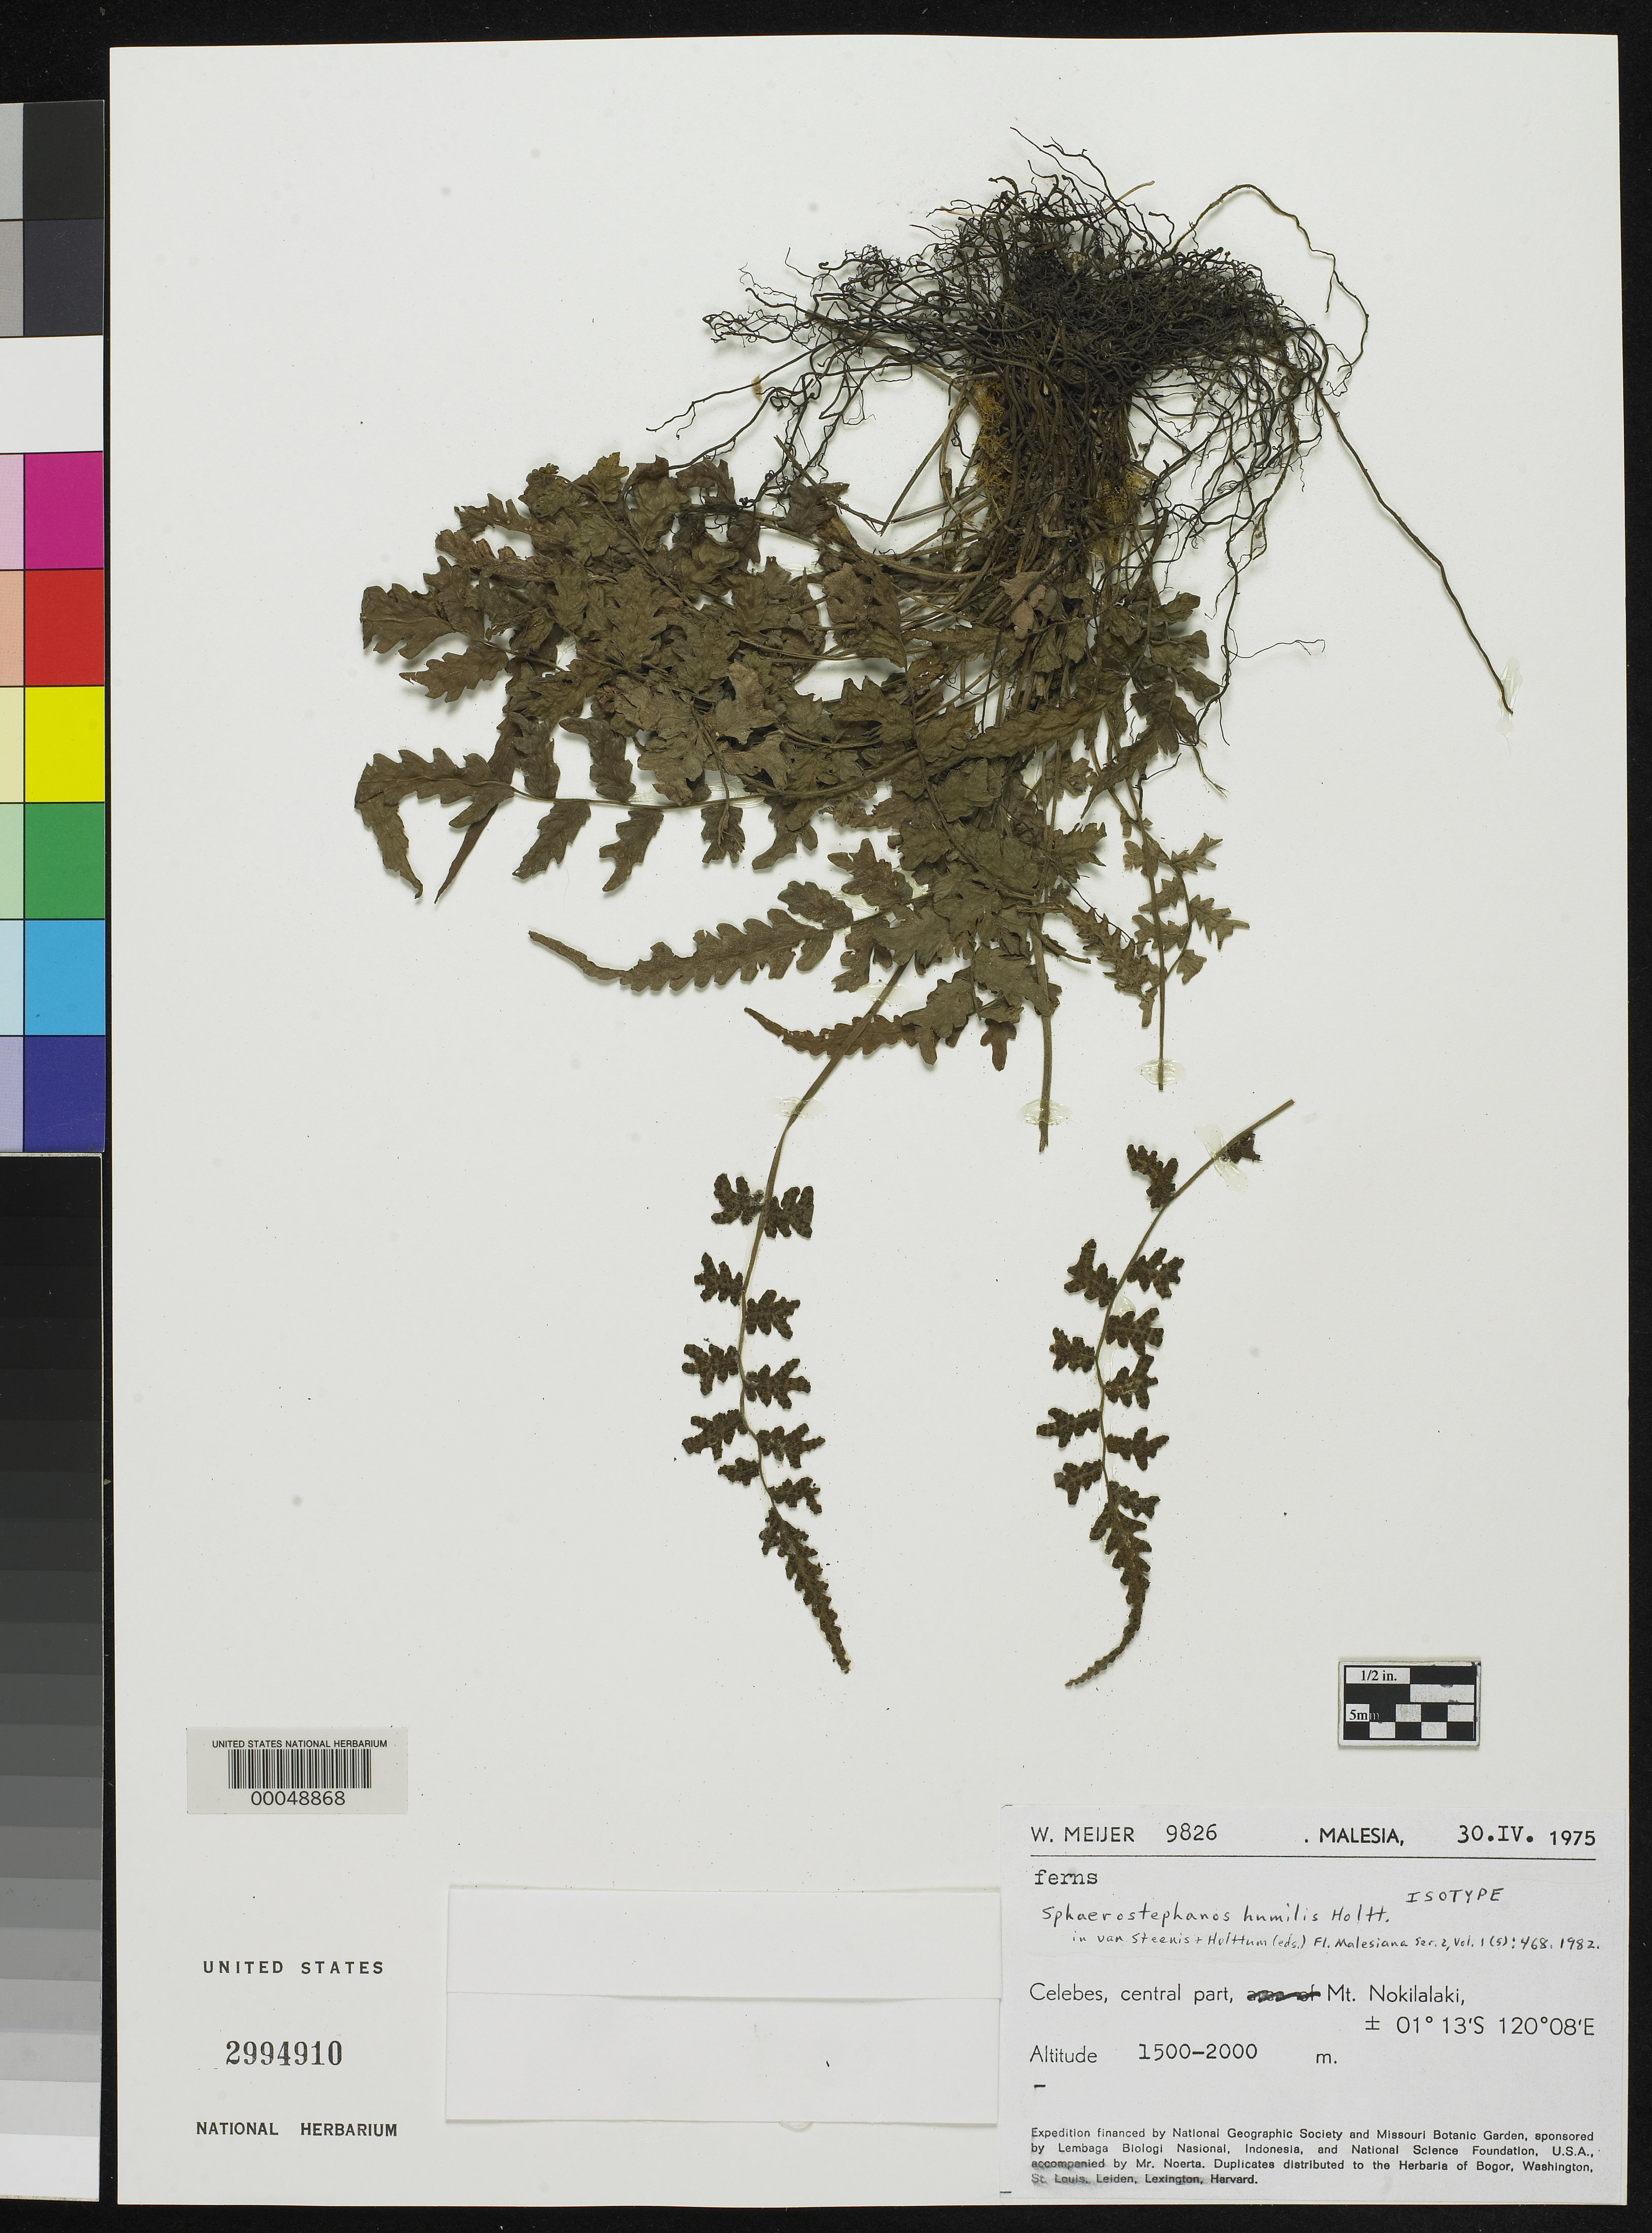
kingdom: Plantae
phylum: Tracheophyta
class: Polypodiopsida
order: Polypodiales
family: Thelypteridaceae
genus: Sphaerostephanos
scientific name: Sphaerostephanos humilis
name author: Holttum in Steenis & Holttum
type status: Isotype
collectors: W. Meijer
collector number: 9826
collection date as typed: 30 Apr 1975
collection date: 1975-04-30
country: Indonesia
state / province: Sulawesi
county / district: Sulawesi Tengah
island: Sulawesi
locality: Mt. Nokilalaki.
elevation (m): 1500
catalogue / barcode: US 2994910